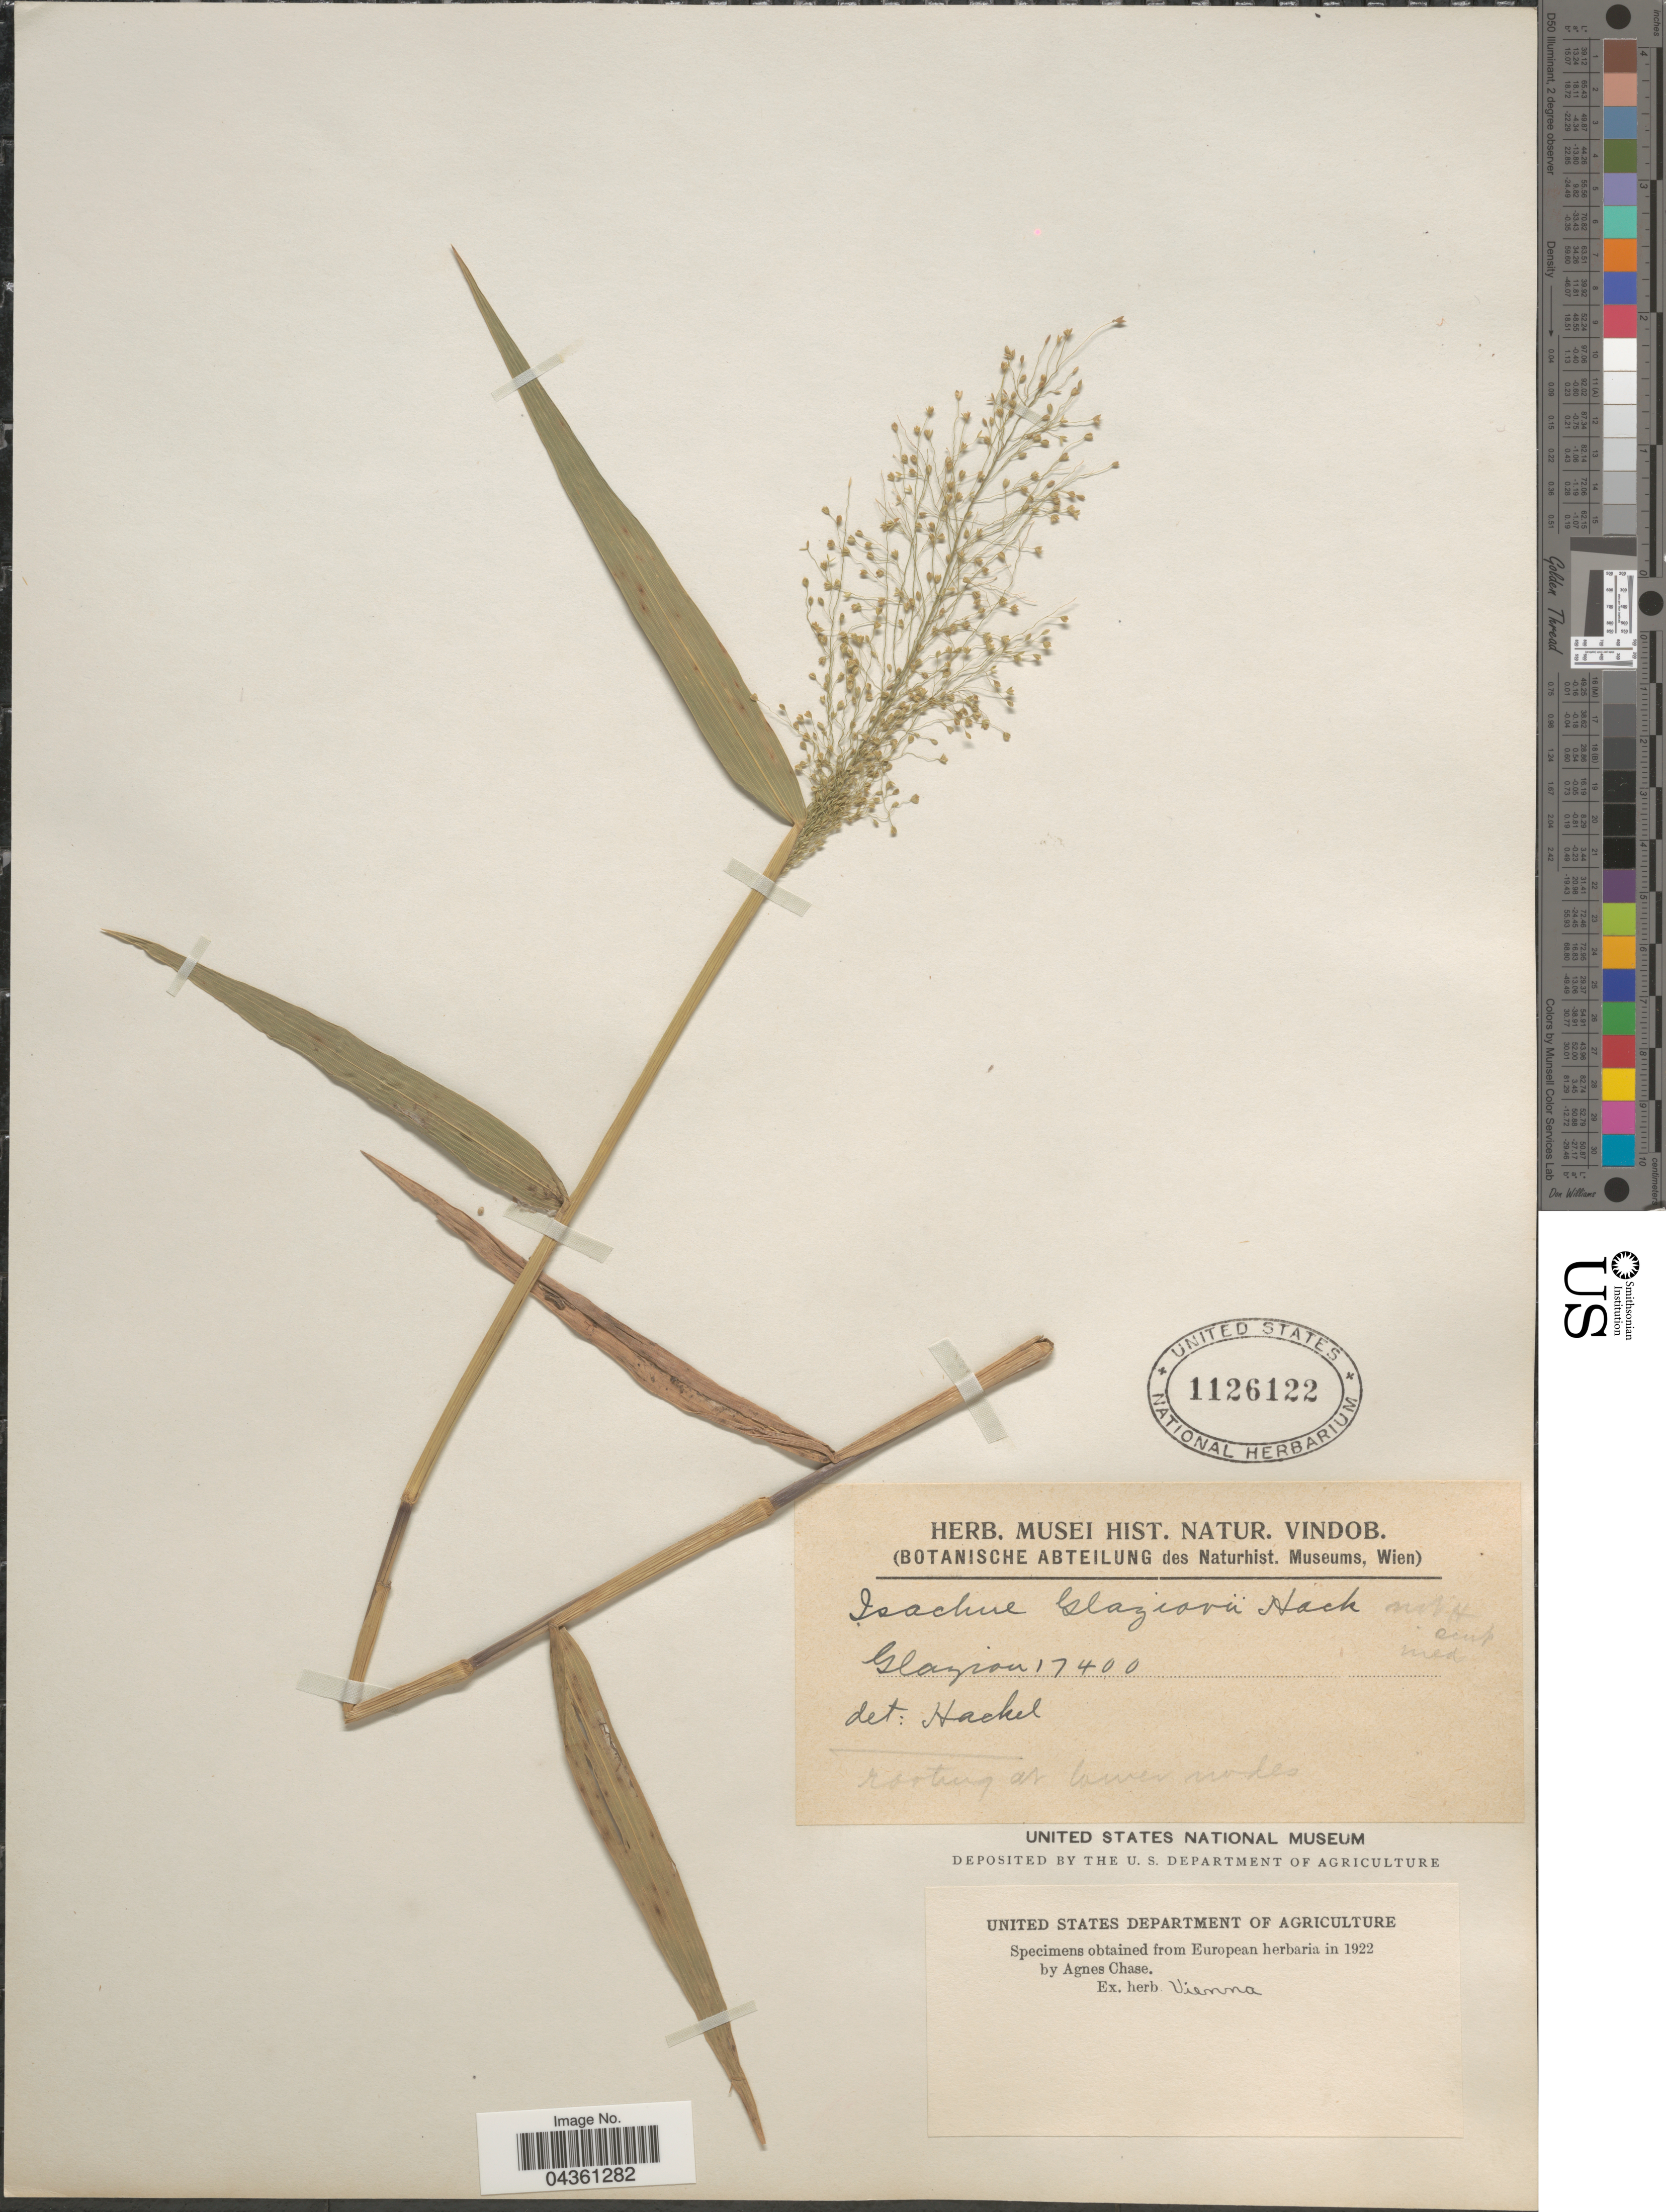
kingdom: Plantae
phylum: Tracheophyta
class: Liliopsida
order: Poales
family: Poaceae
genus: Isachne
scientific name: Isachne sp.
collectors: Glaziou, --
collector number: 17400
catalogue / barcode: US 1126122